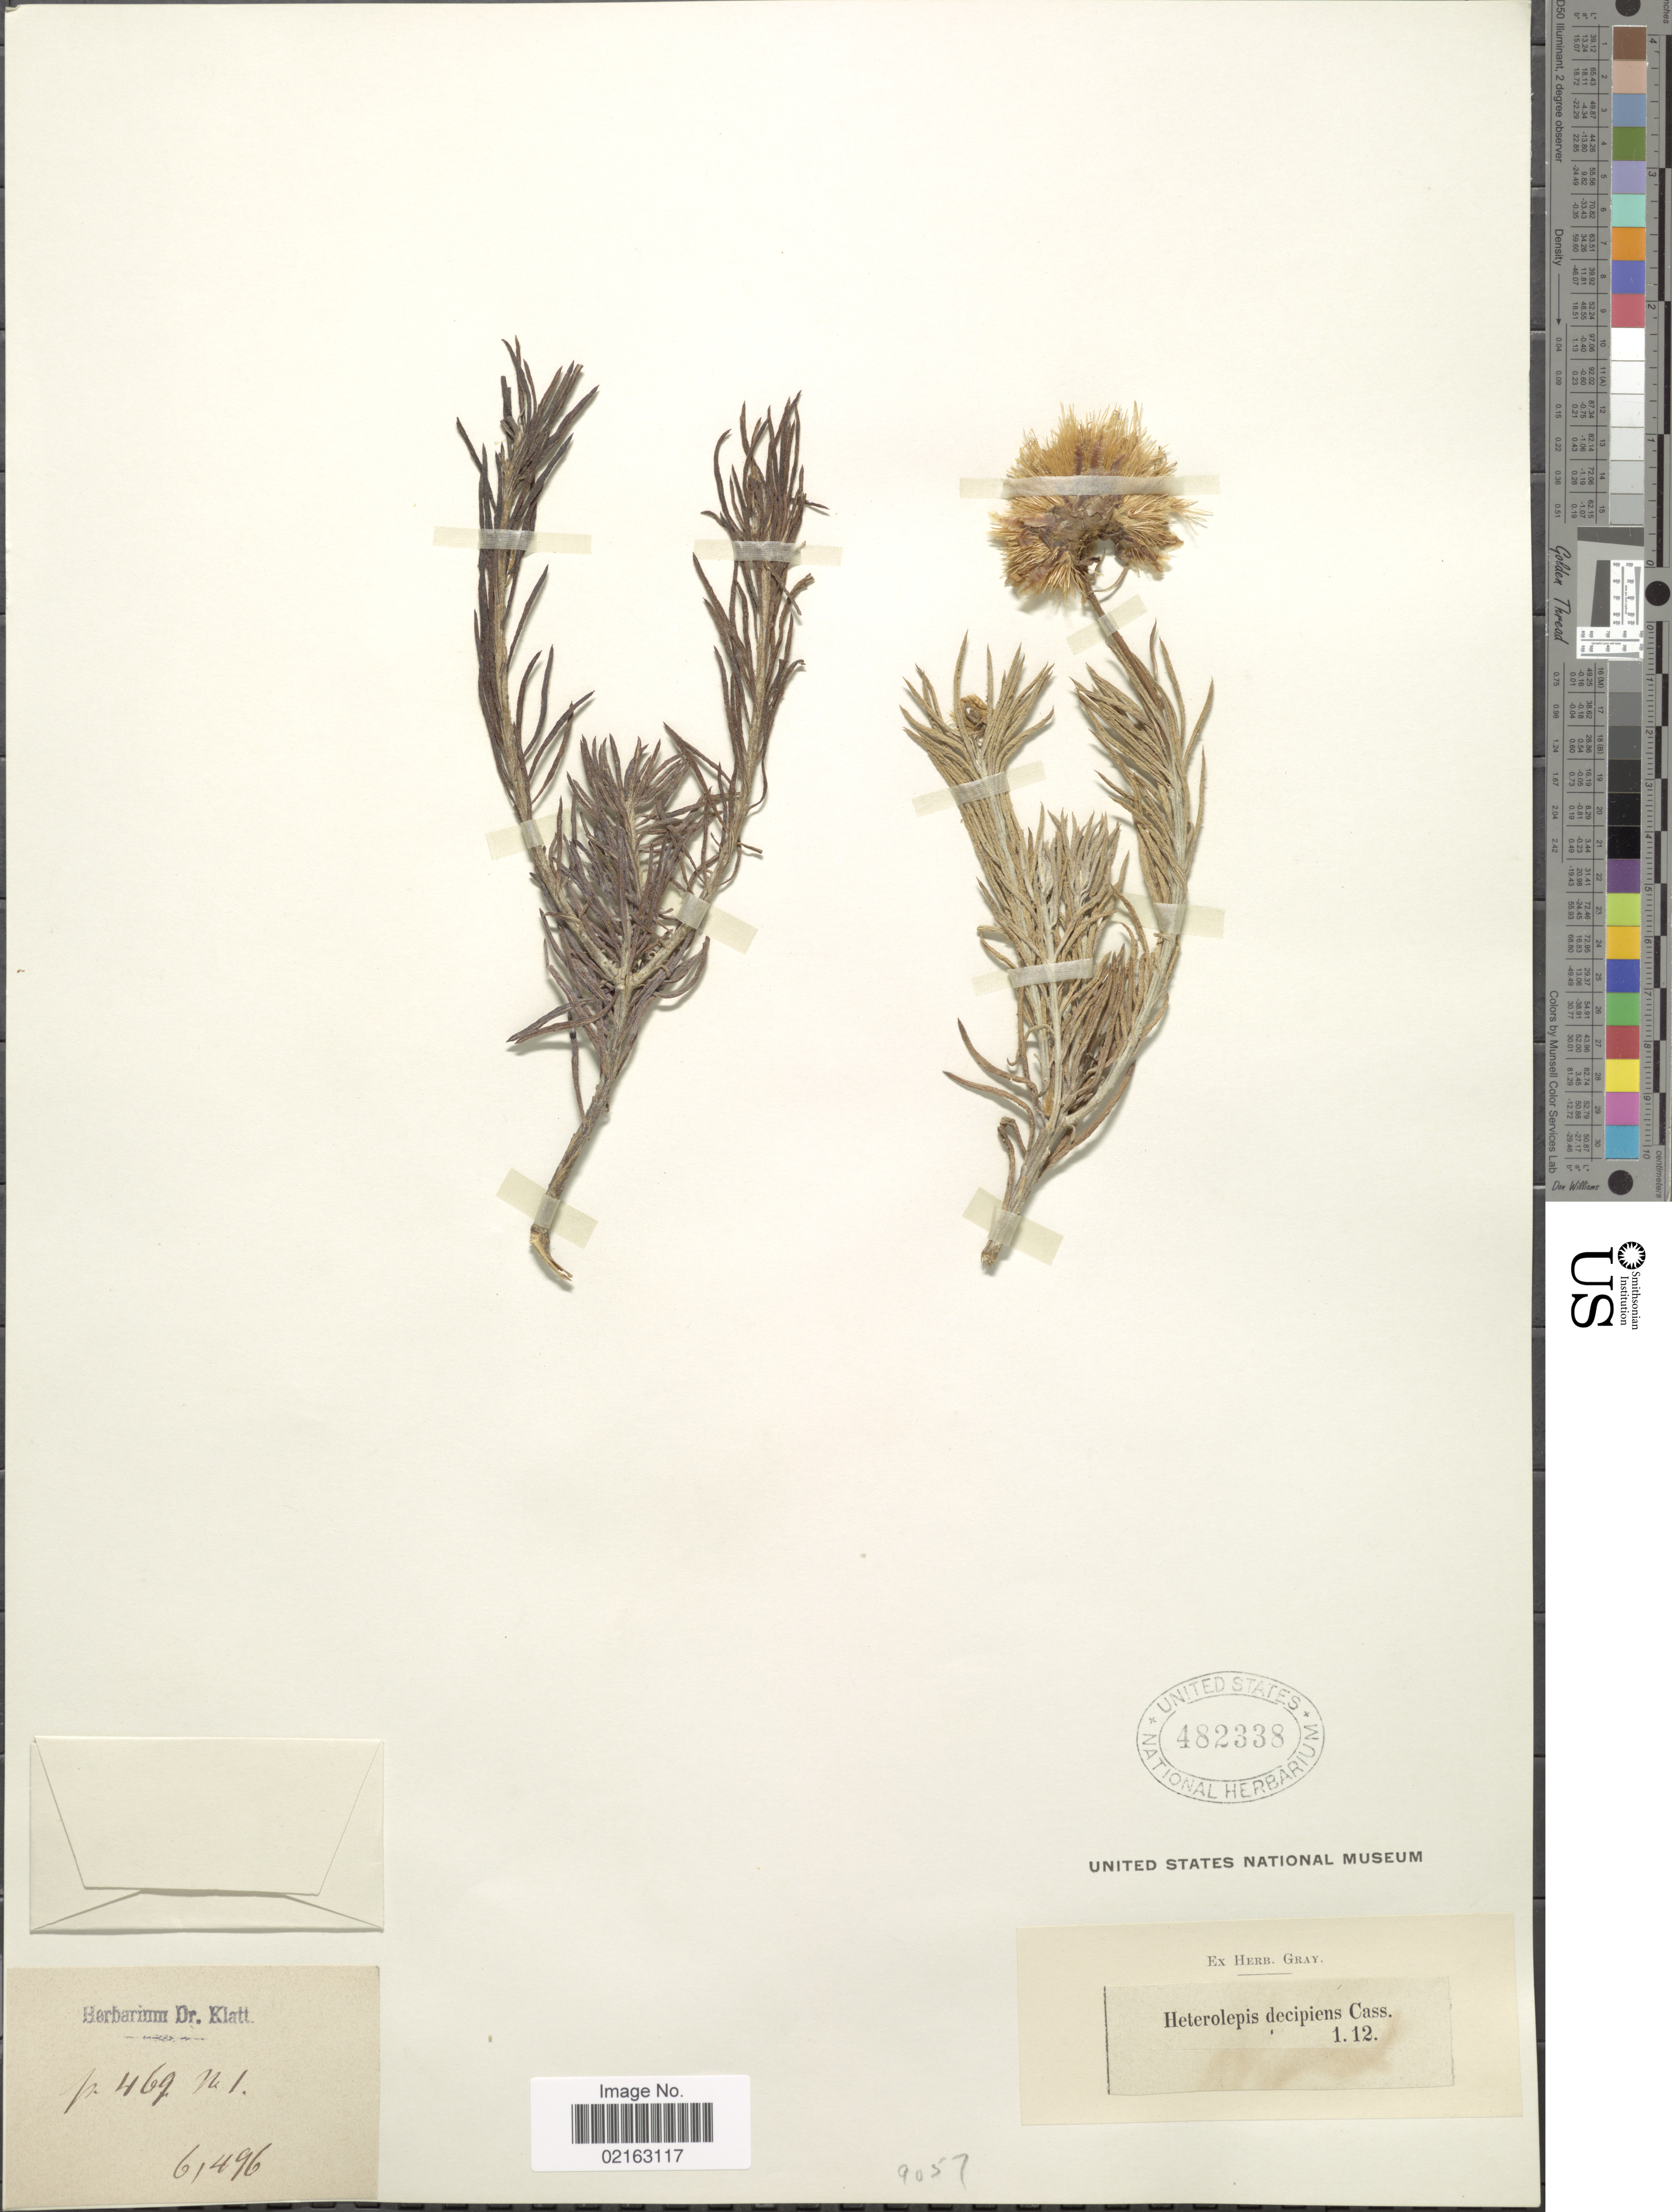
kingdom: Plantae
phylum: Tracheophyta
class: Magnoliopsida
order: Asterales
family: Asteraceae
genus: Heterolepis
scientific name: Heterolepis aliena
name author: (L. f.) Druce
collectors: ex herb. Gray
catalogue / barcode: US 482338